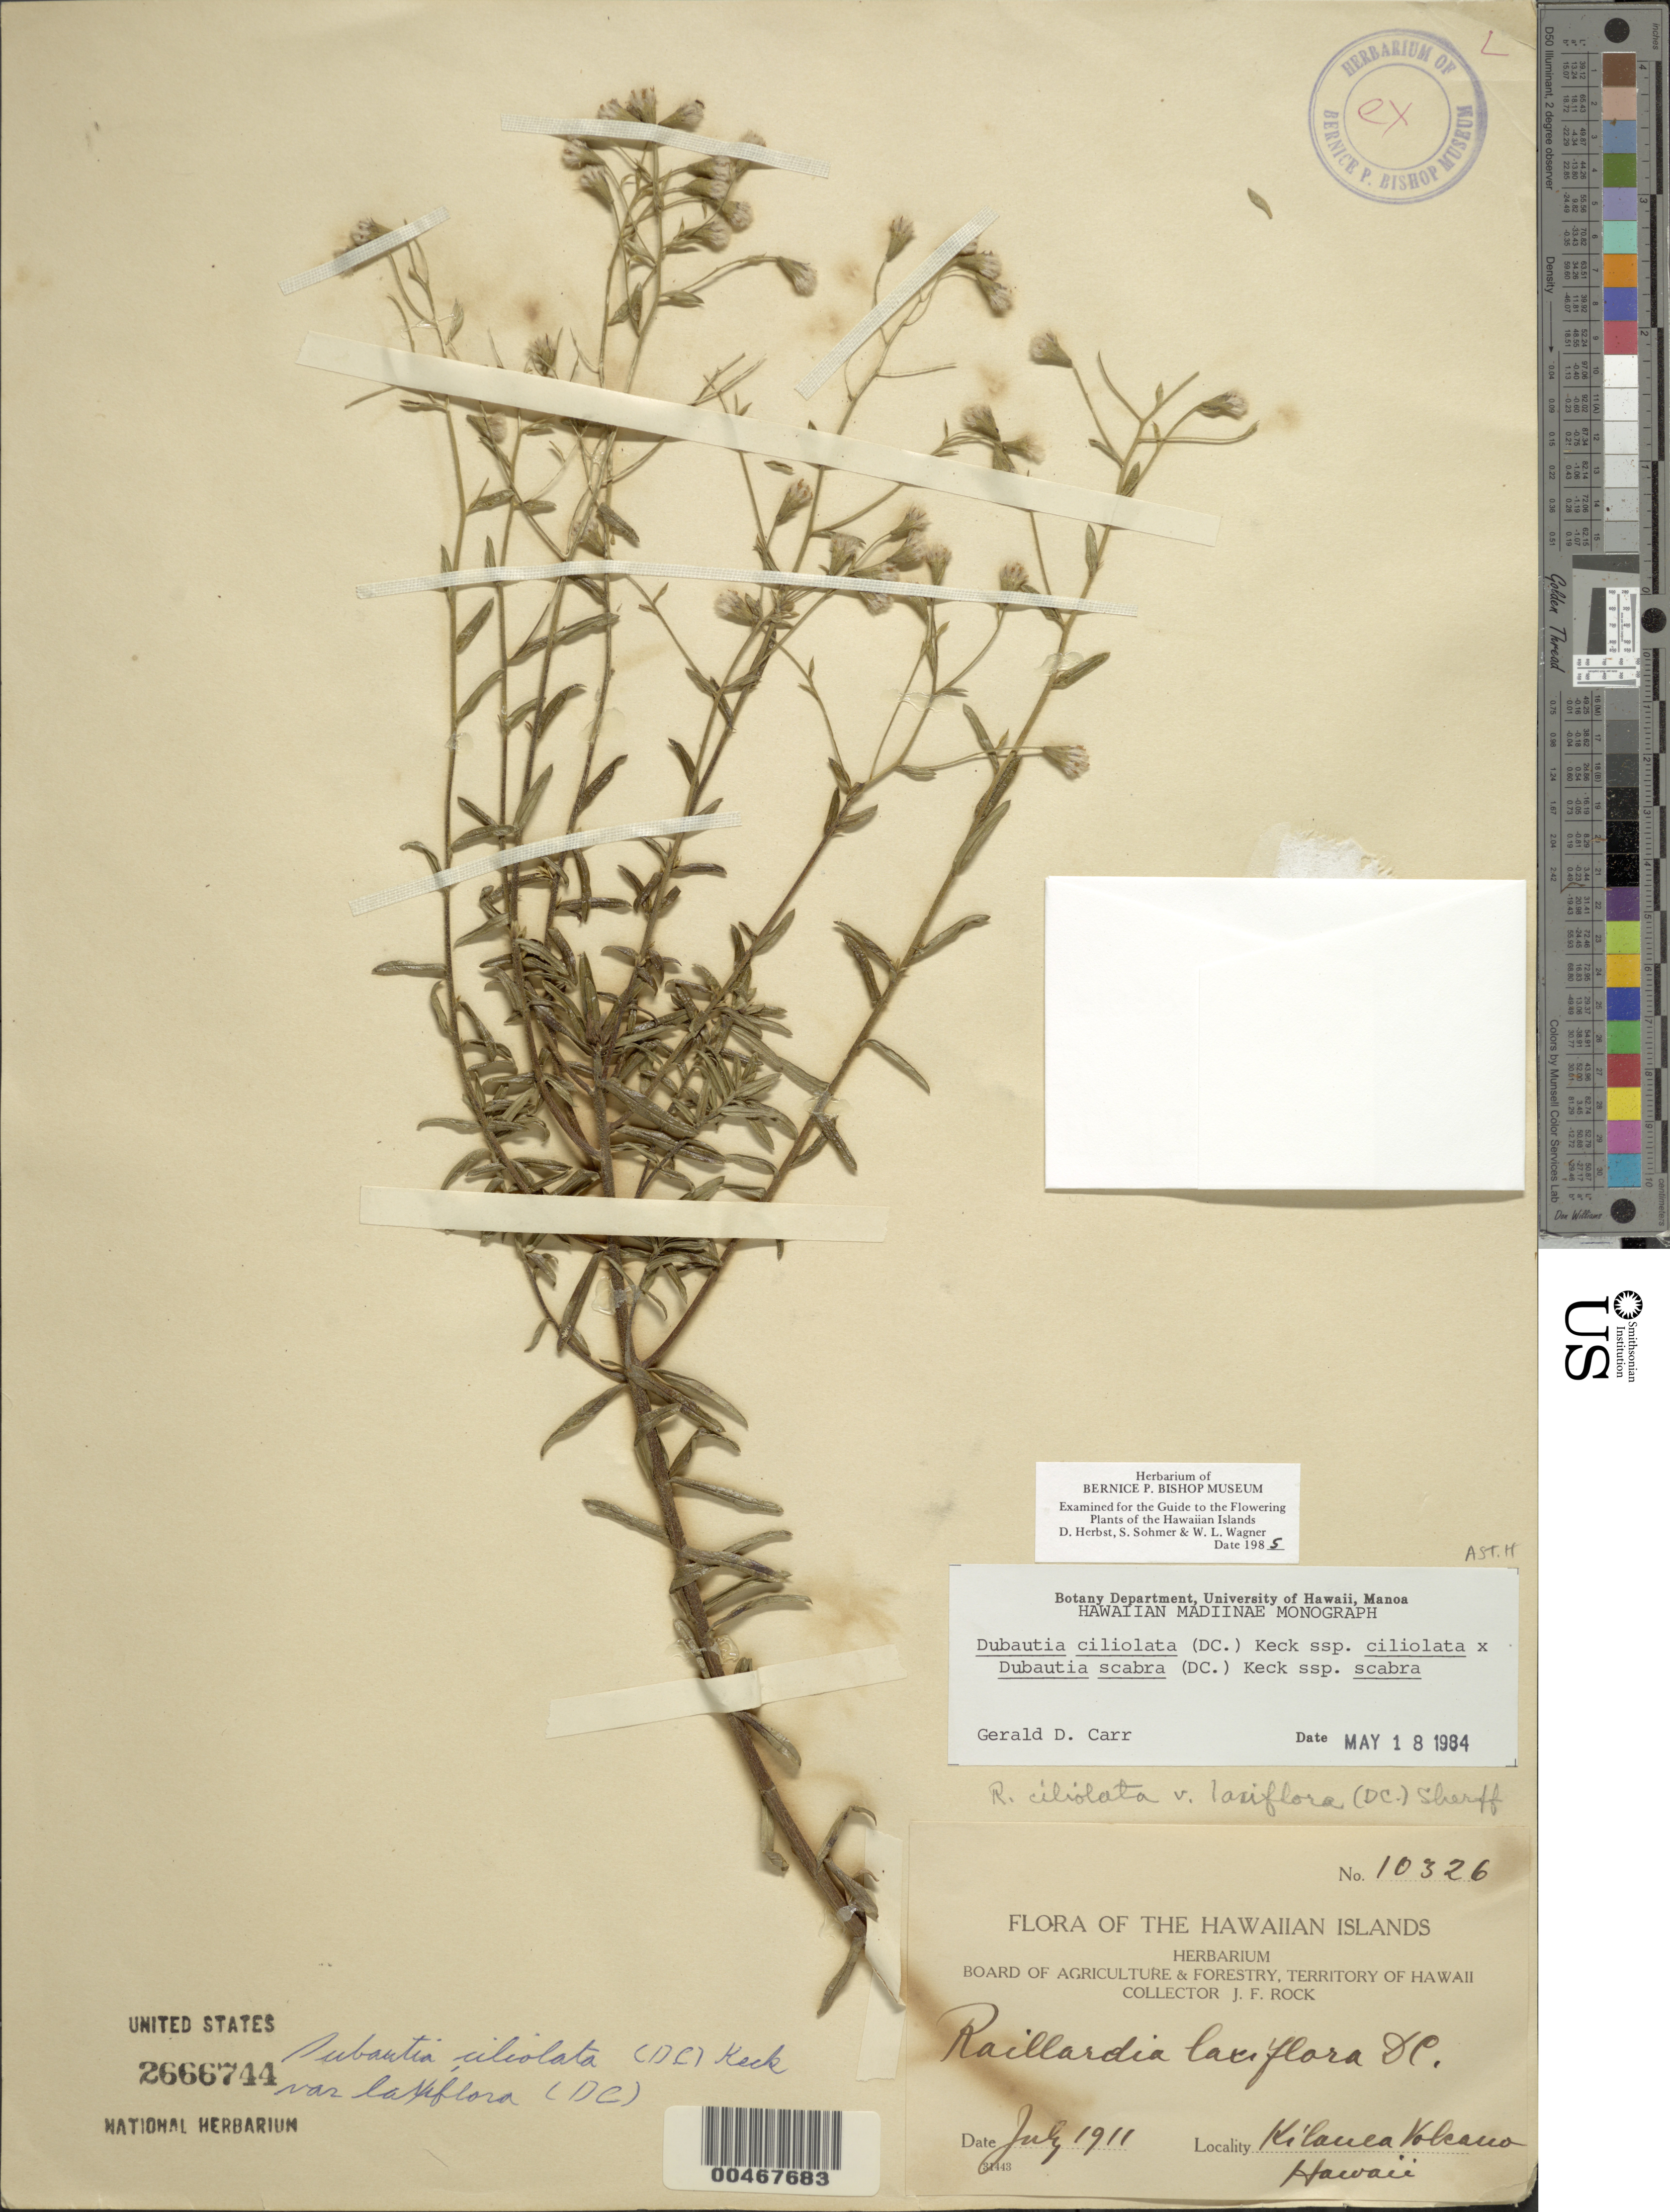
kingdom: Plantae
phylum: Tracheophyta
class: Magnoliopsida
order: Asterales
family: Asteraceae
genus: Dubautia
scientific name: Dubautia ciliolata subsp. ciliolata x D. scabra (DC.) D.D. Keck subsp. scabra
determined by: Carr, G. D.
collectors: J. F. Rock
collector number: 10326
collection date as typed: Jul 1911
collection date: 1911-07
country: United States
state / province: Hawaii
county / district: Hawaii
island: Hawaii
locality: Kilauea Volcano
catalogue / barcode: US 2666744